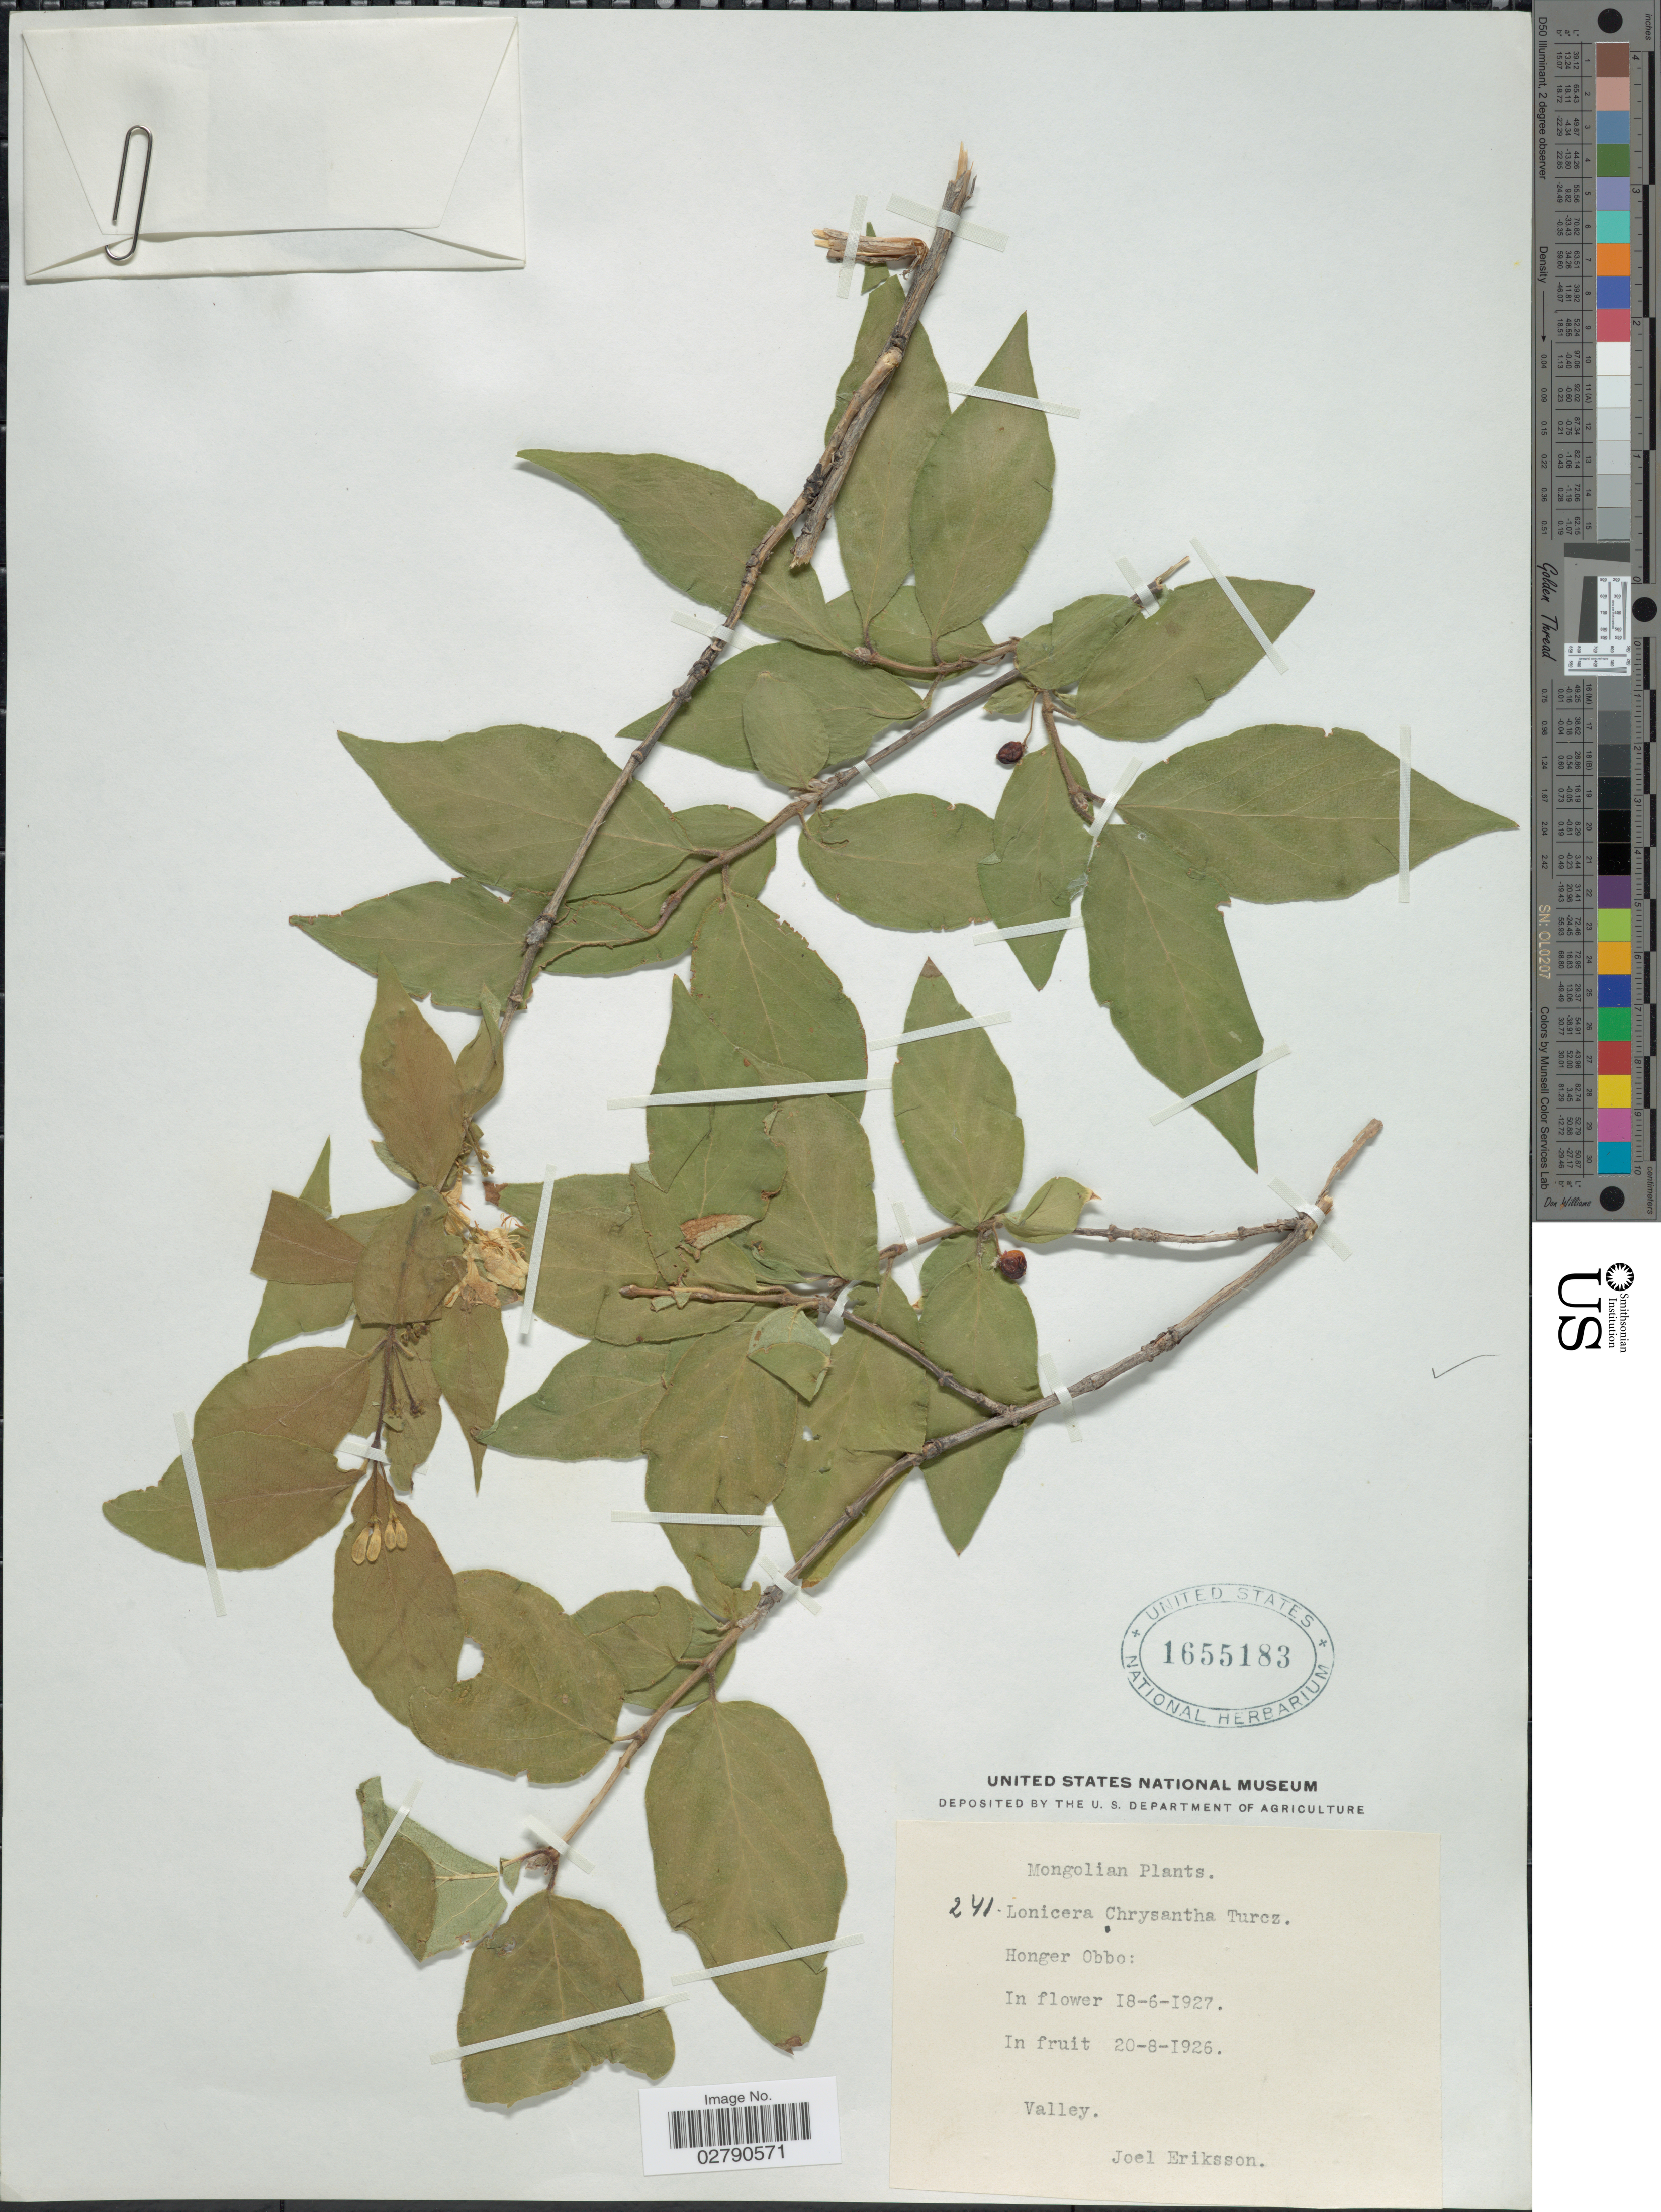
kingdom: Plantae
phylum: Tracheophyta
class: Magnoliopsida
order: Dipsacales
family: Caprifoliaceae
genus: Lonicera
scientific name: Lonicera chrysantha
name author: Turcz. ex Ledeb.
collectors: J. Eriksson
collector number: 241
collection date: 1926-08-20/1927-06-18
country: Mongolia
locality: Honger Obbo.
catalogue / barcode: US 1655183